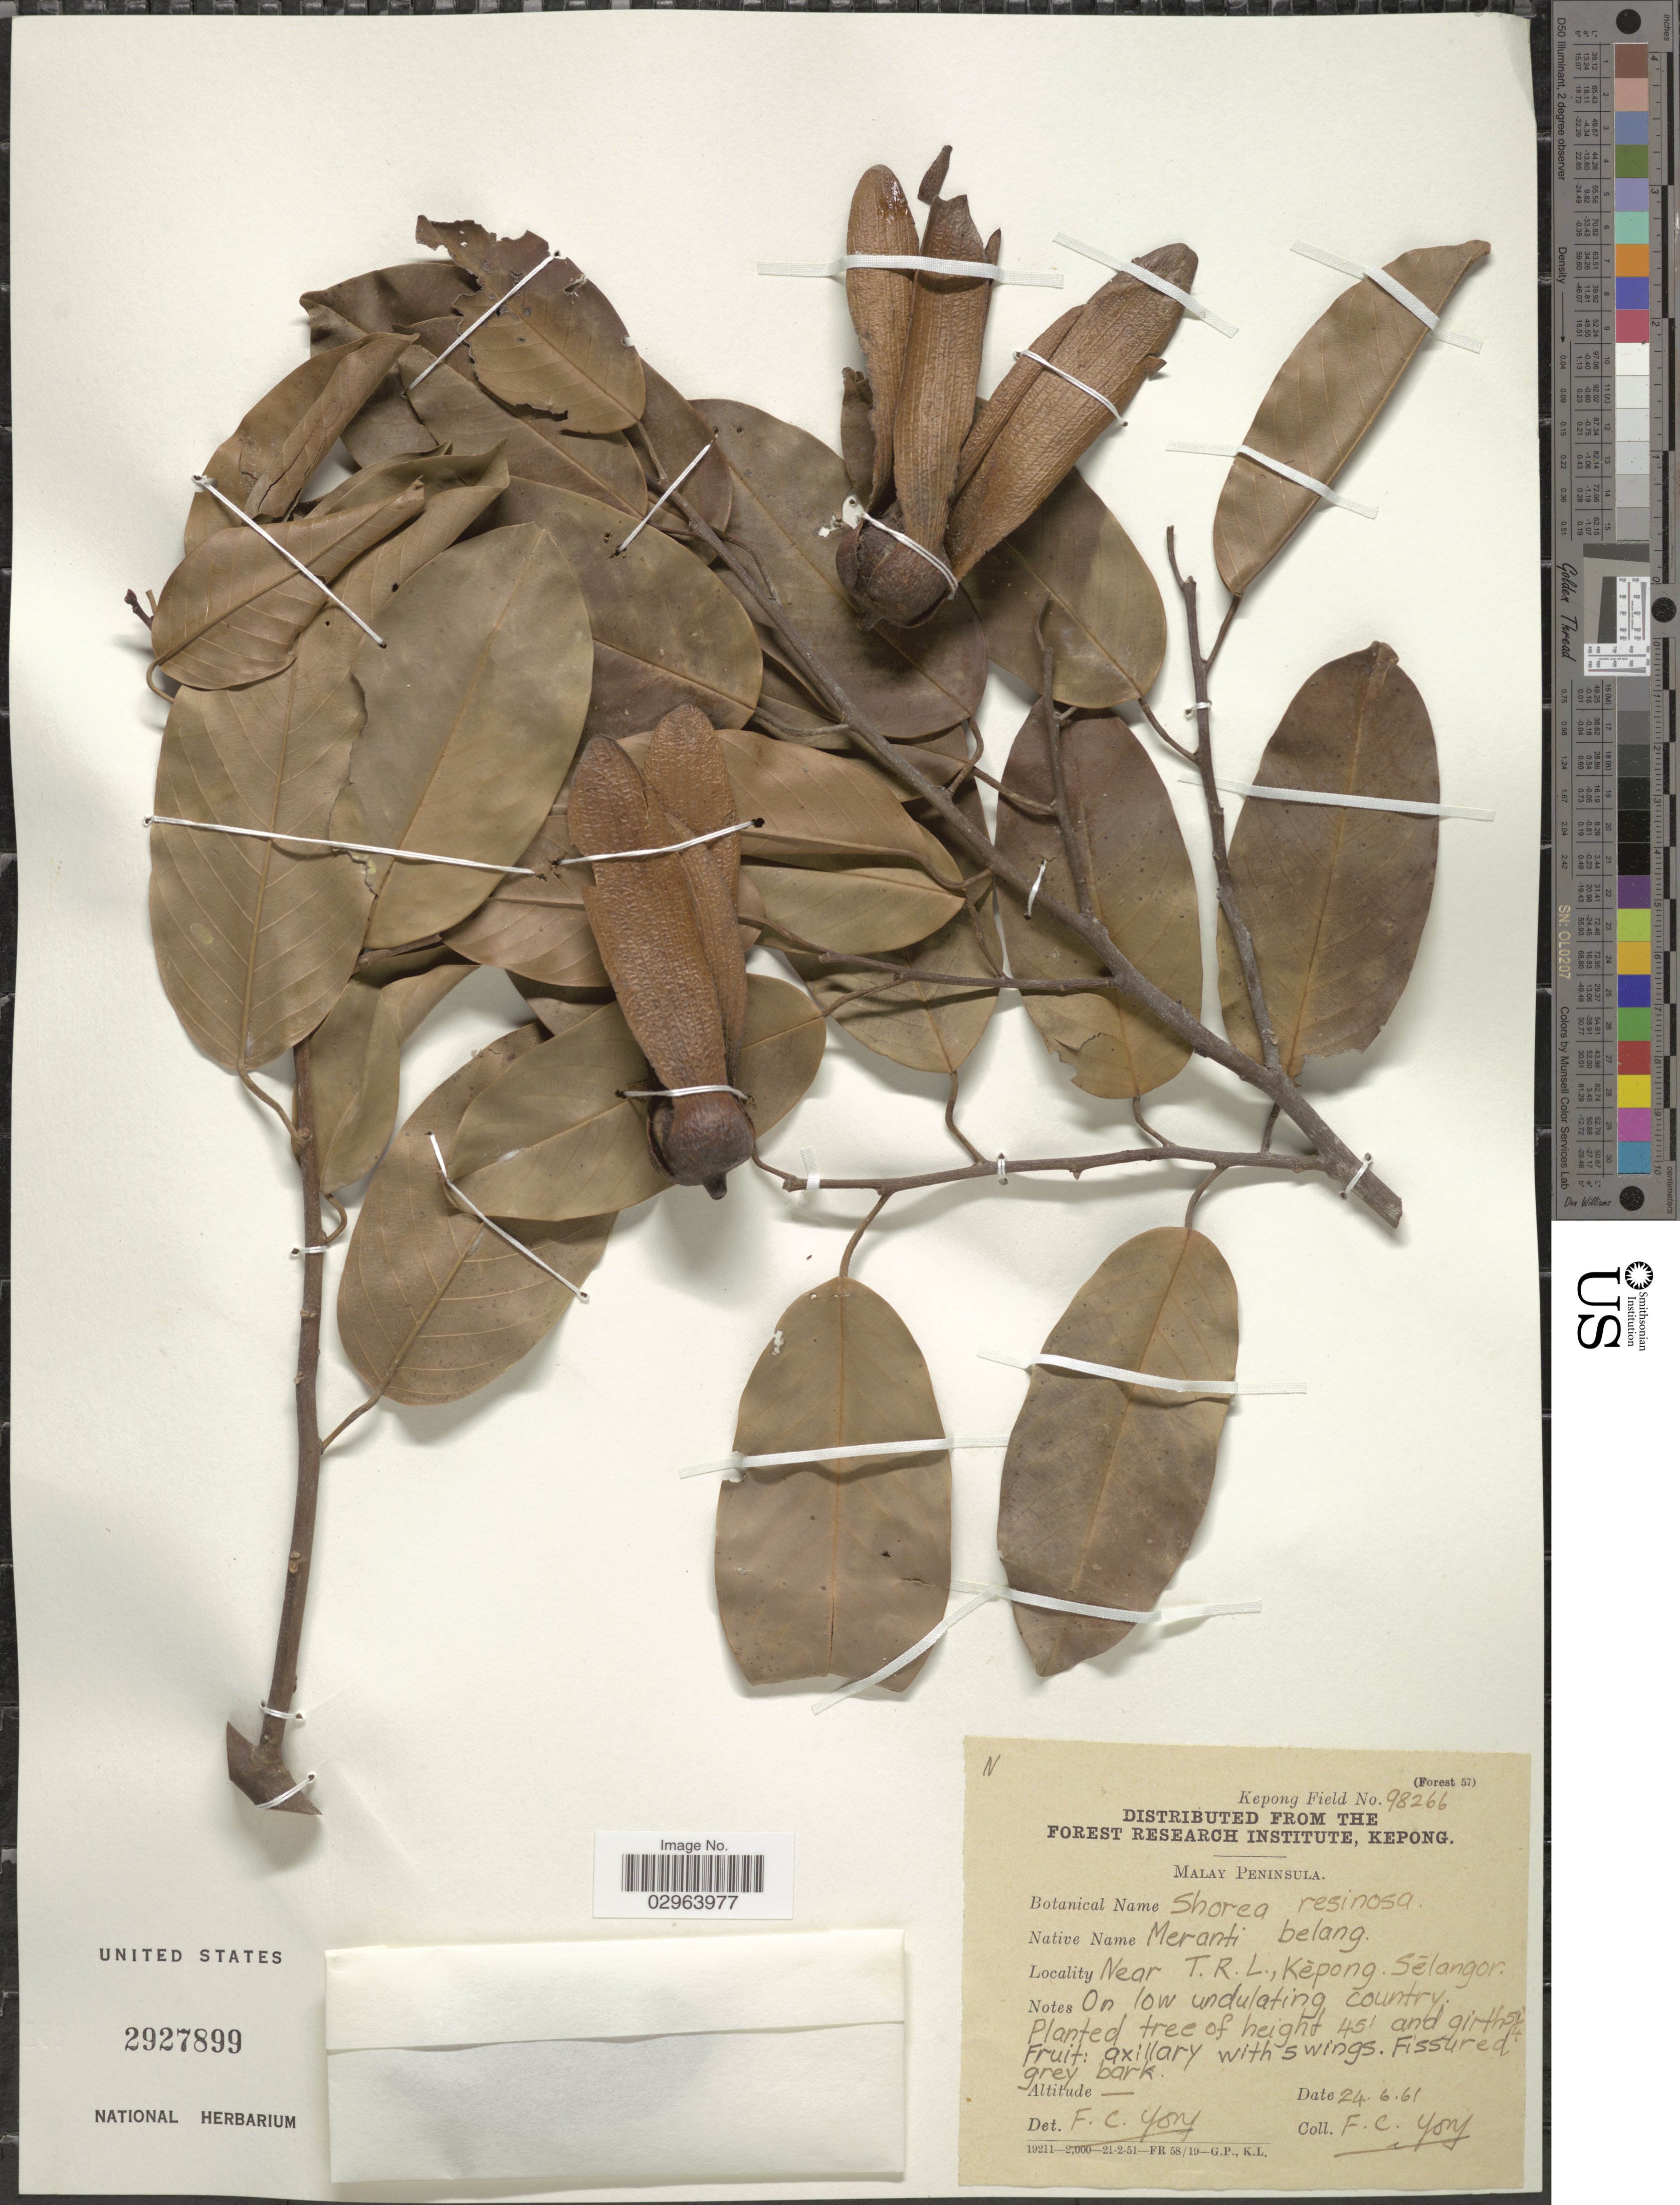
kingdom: Plantae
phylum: Tracheophyta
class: Magnoliopsida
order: Malvales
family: Dipterocarpaceae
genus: Anthoshorea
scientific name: Anthoshorea resinosa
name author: (Foxw.) P.S. Ashton & J. Heck.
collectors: F. Yong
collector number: Kepong Field 98266?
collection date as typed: Transcribed d/m/y: 24/6/61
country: Malaysia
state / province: Selangor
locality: Malay Peninsula. Near T.R.L., Kèpong.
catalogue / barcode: US 2927899